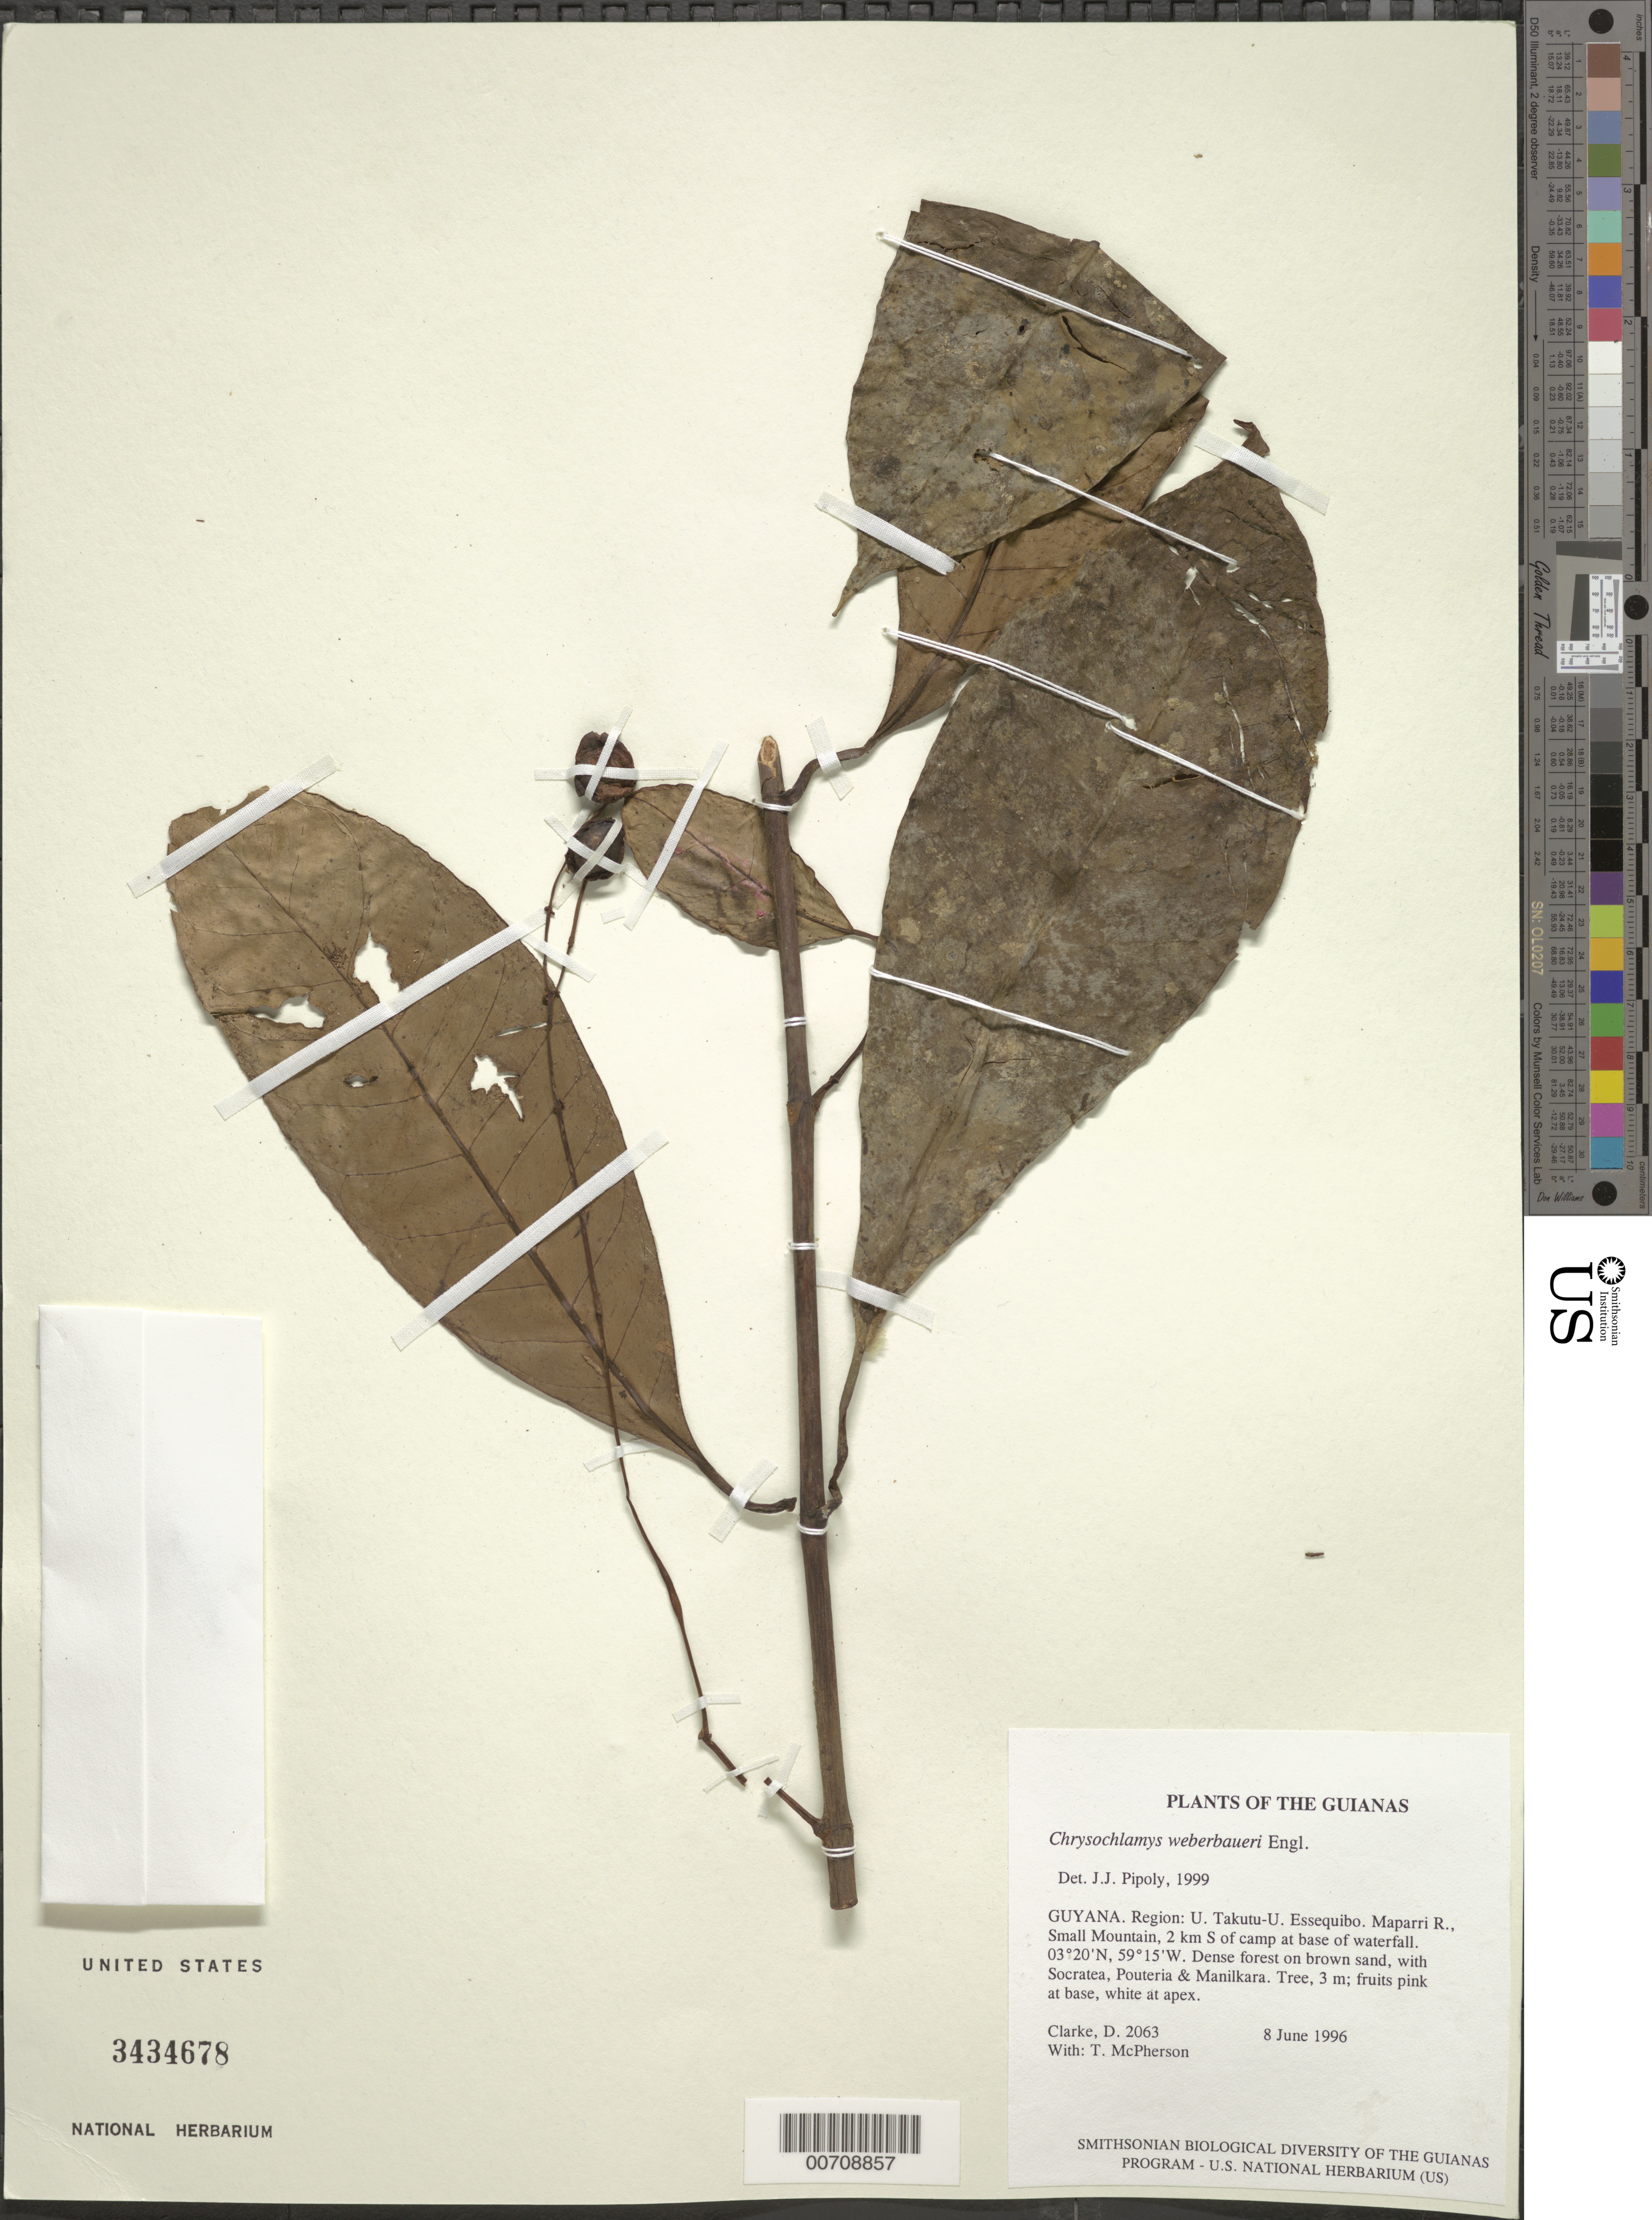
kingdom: Plantae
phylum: Tracheophyta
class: Magnoliopsida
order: Malpighiales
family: Clusiaceae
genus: Chrysochlamys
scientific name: Chrysochlamys weberbaueri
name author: Engl.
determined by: Pipoly, J. J., III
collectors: H. D. Clarke & T. McPherson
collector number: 2063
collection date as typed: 8 June 1996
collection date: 1996-06-08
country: Guyana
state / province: U. Takutu-U. Essequibo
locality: Maparri R., Small Mountain, 2 km S of camp at base of waterfall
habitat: Dense forest on brown sand, with Socratea, Pouteria & Manilkara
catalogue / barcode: US 3434678